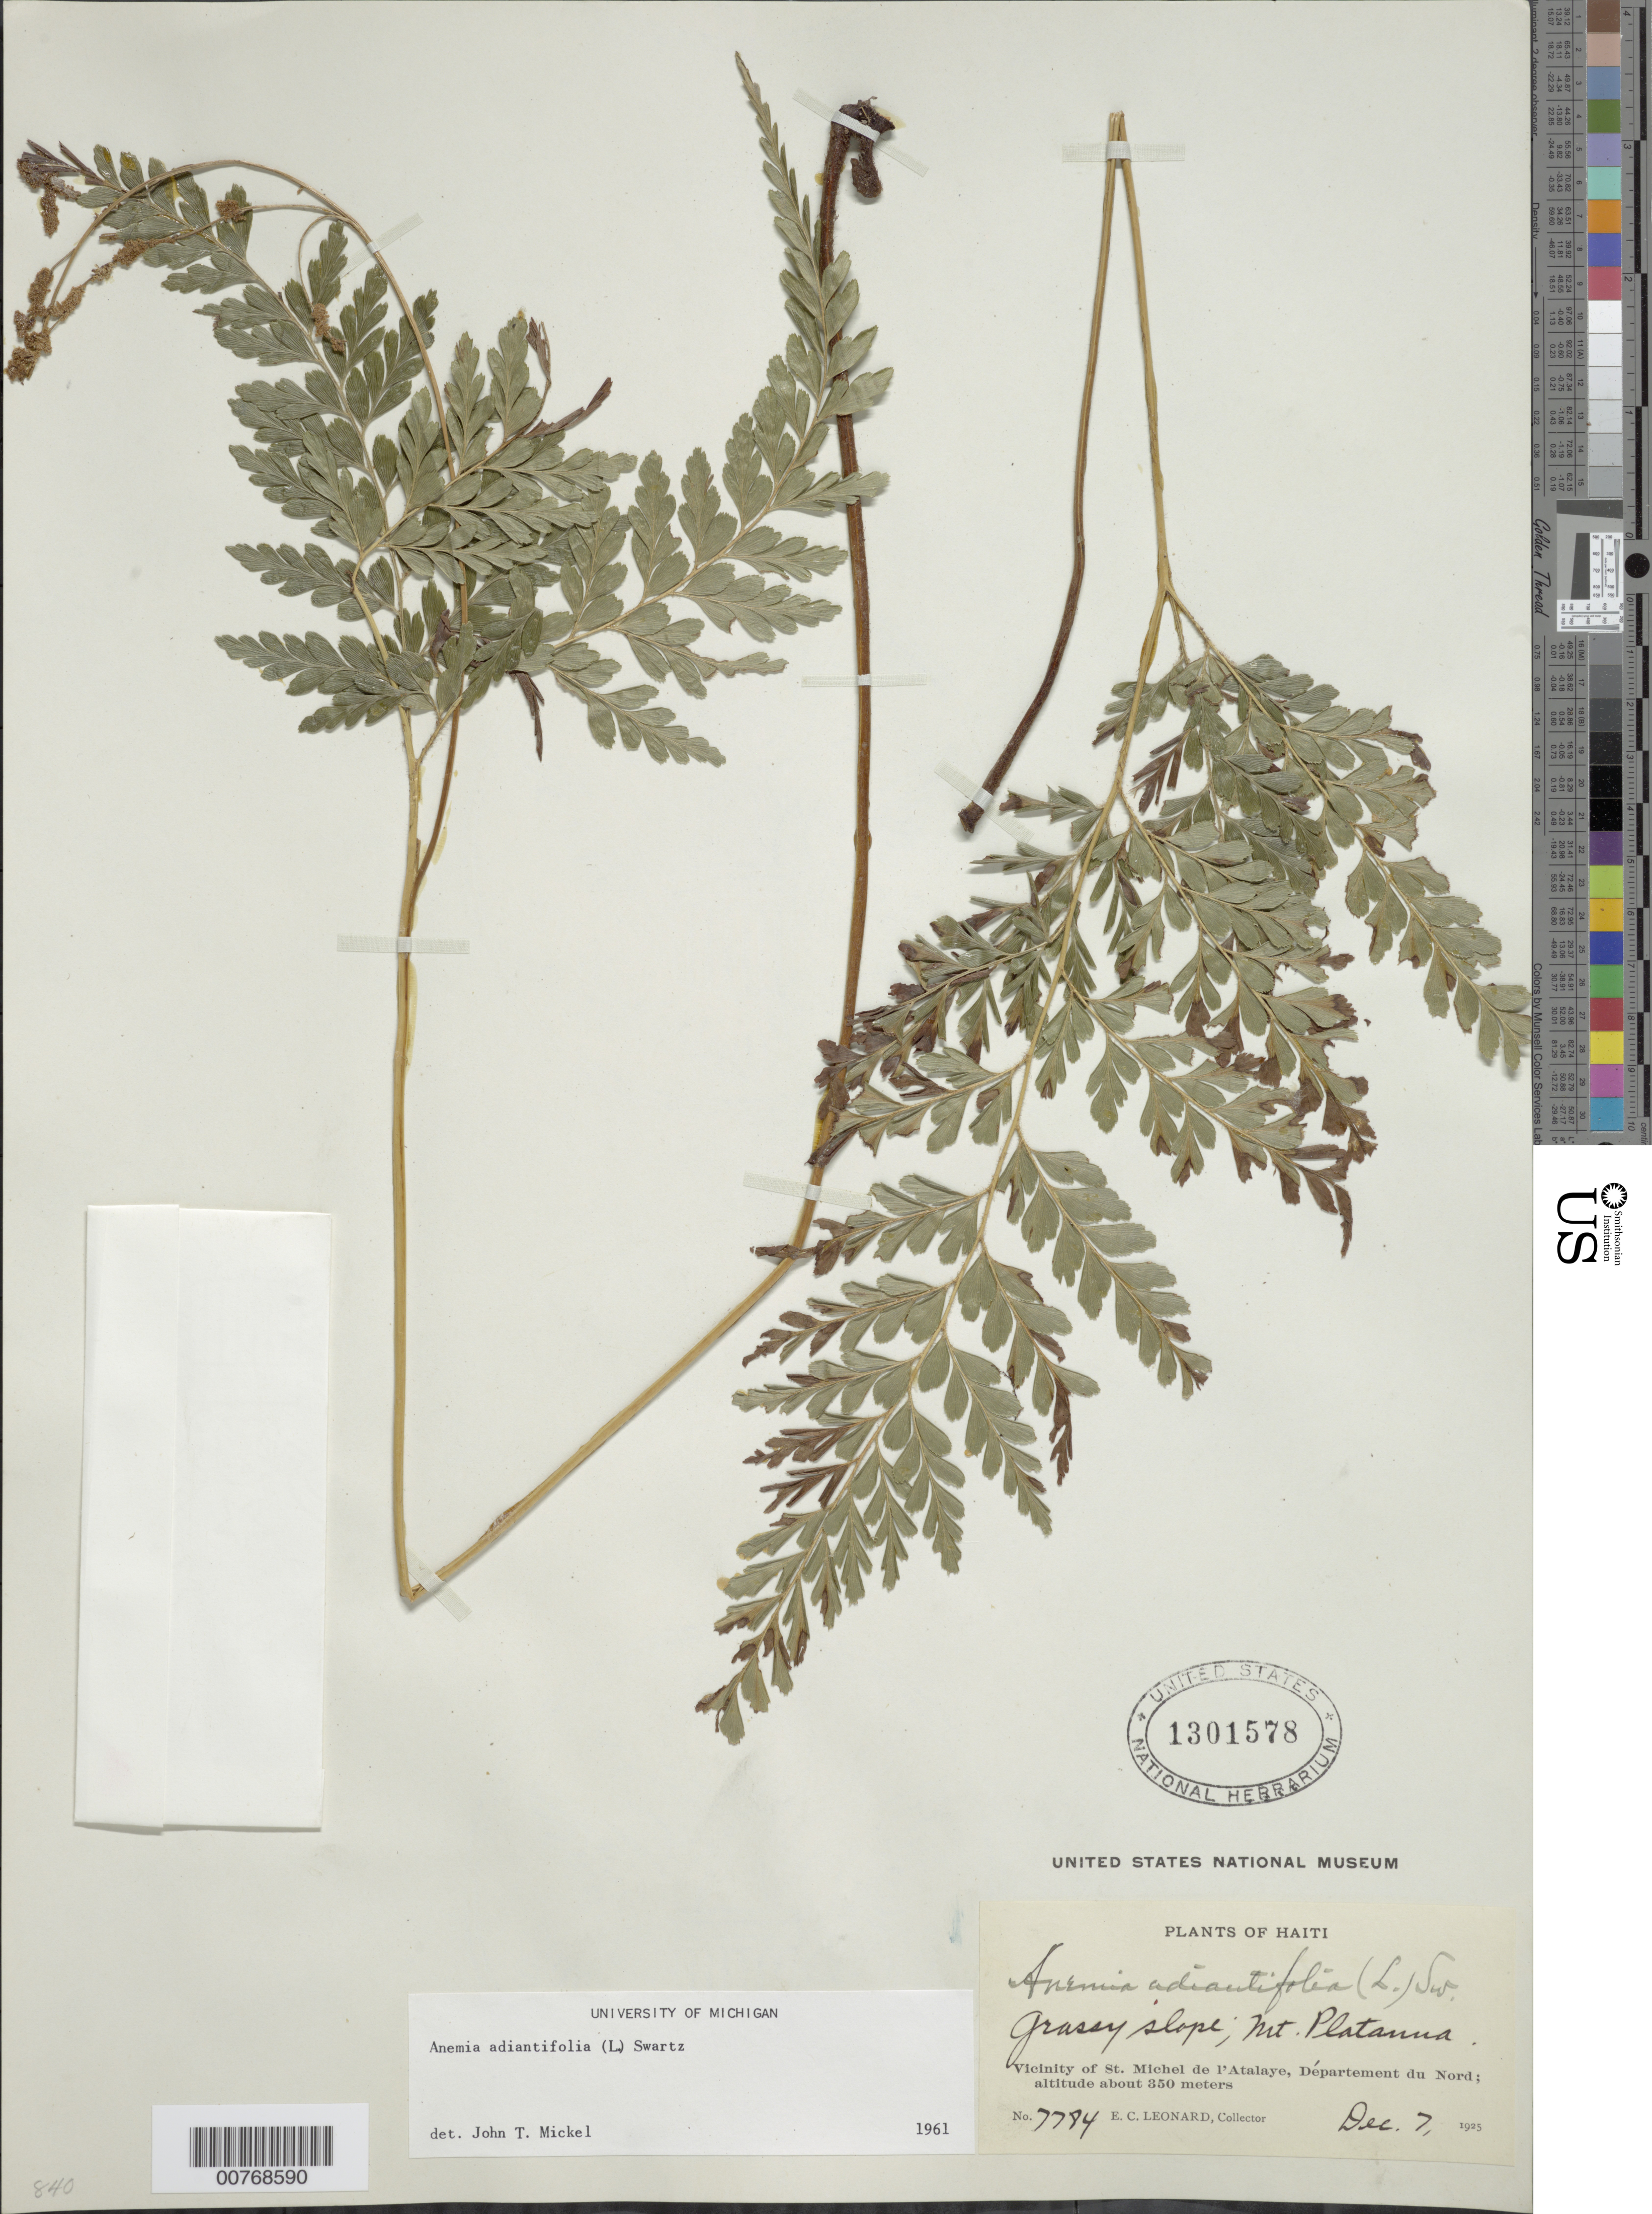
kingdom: Plantae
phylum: Tracheophyta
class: Polypodiopsida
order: Schizaeales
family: Anemiaceae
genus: Anemia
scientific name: Anemia adiantifolia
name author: (L.) Sw.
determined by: Mickel, J. T., (NY), New York Botanical Garden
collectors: E. C. Leonard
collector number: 7784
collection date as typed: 07 Dec 1925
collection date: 1925-12-07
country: Haiti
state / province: Nord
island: Hispaniola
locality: Vicinity of St. Michel de l'Atalaye, Departement du Nord, Mt. Platanus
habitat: Grassy slope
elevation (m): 350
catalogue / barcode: US 1301578